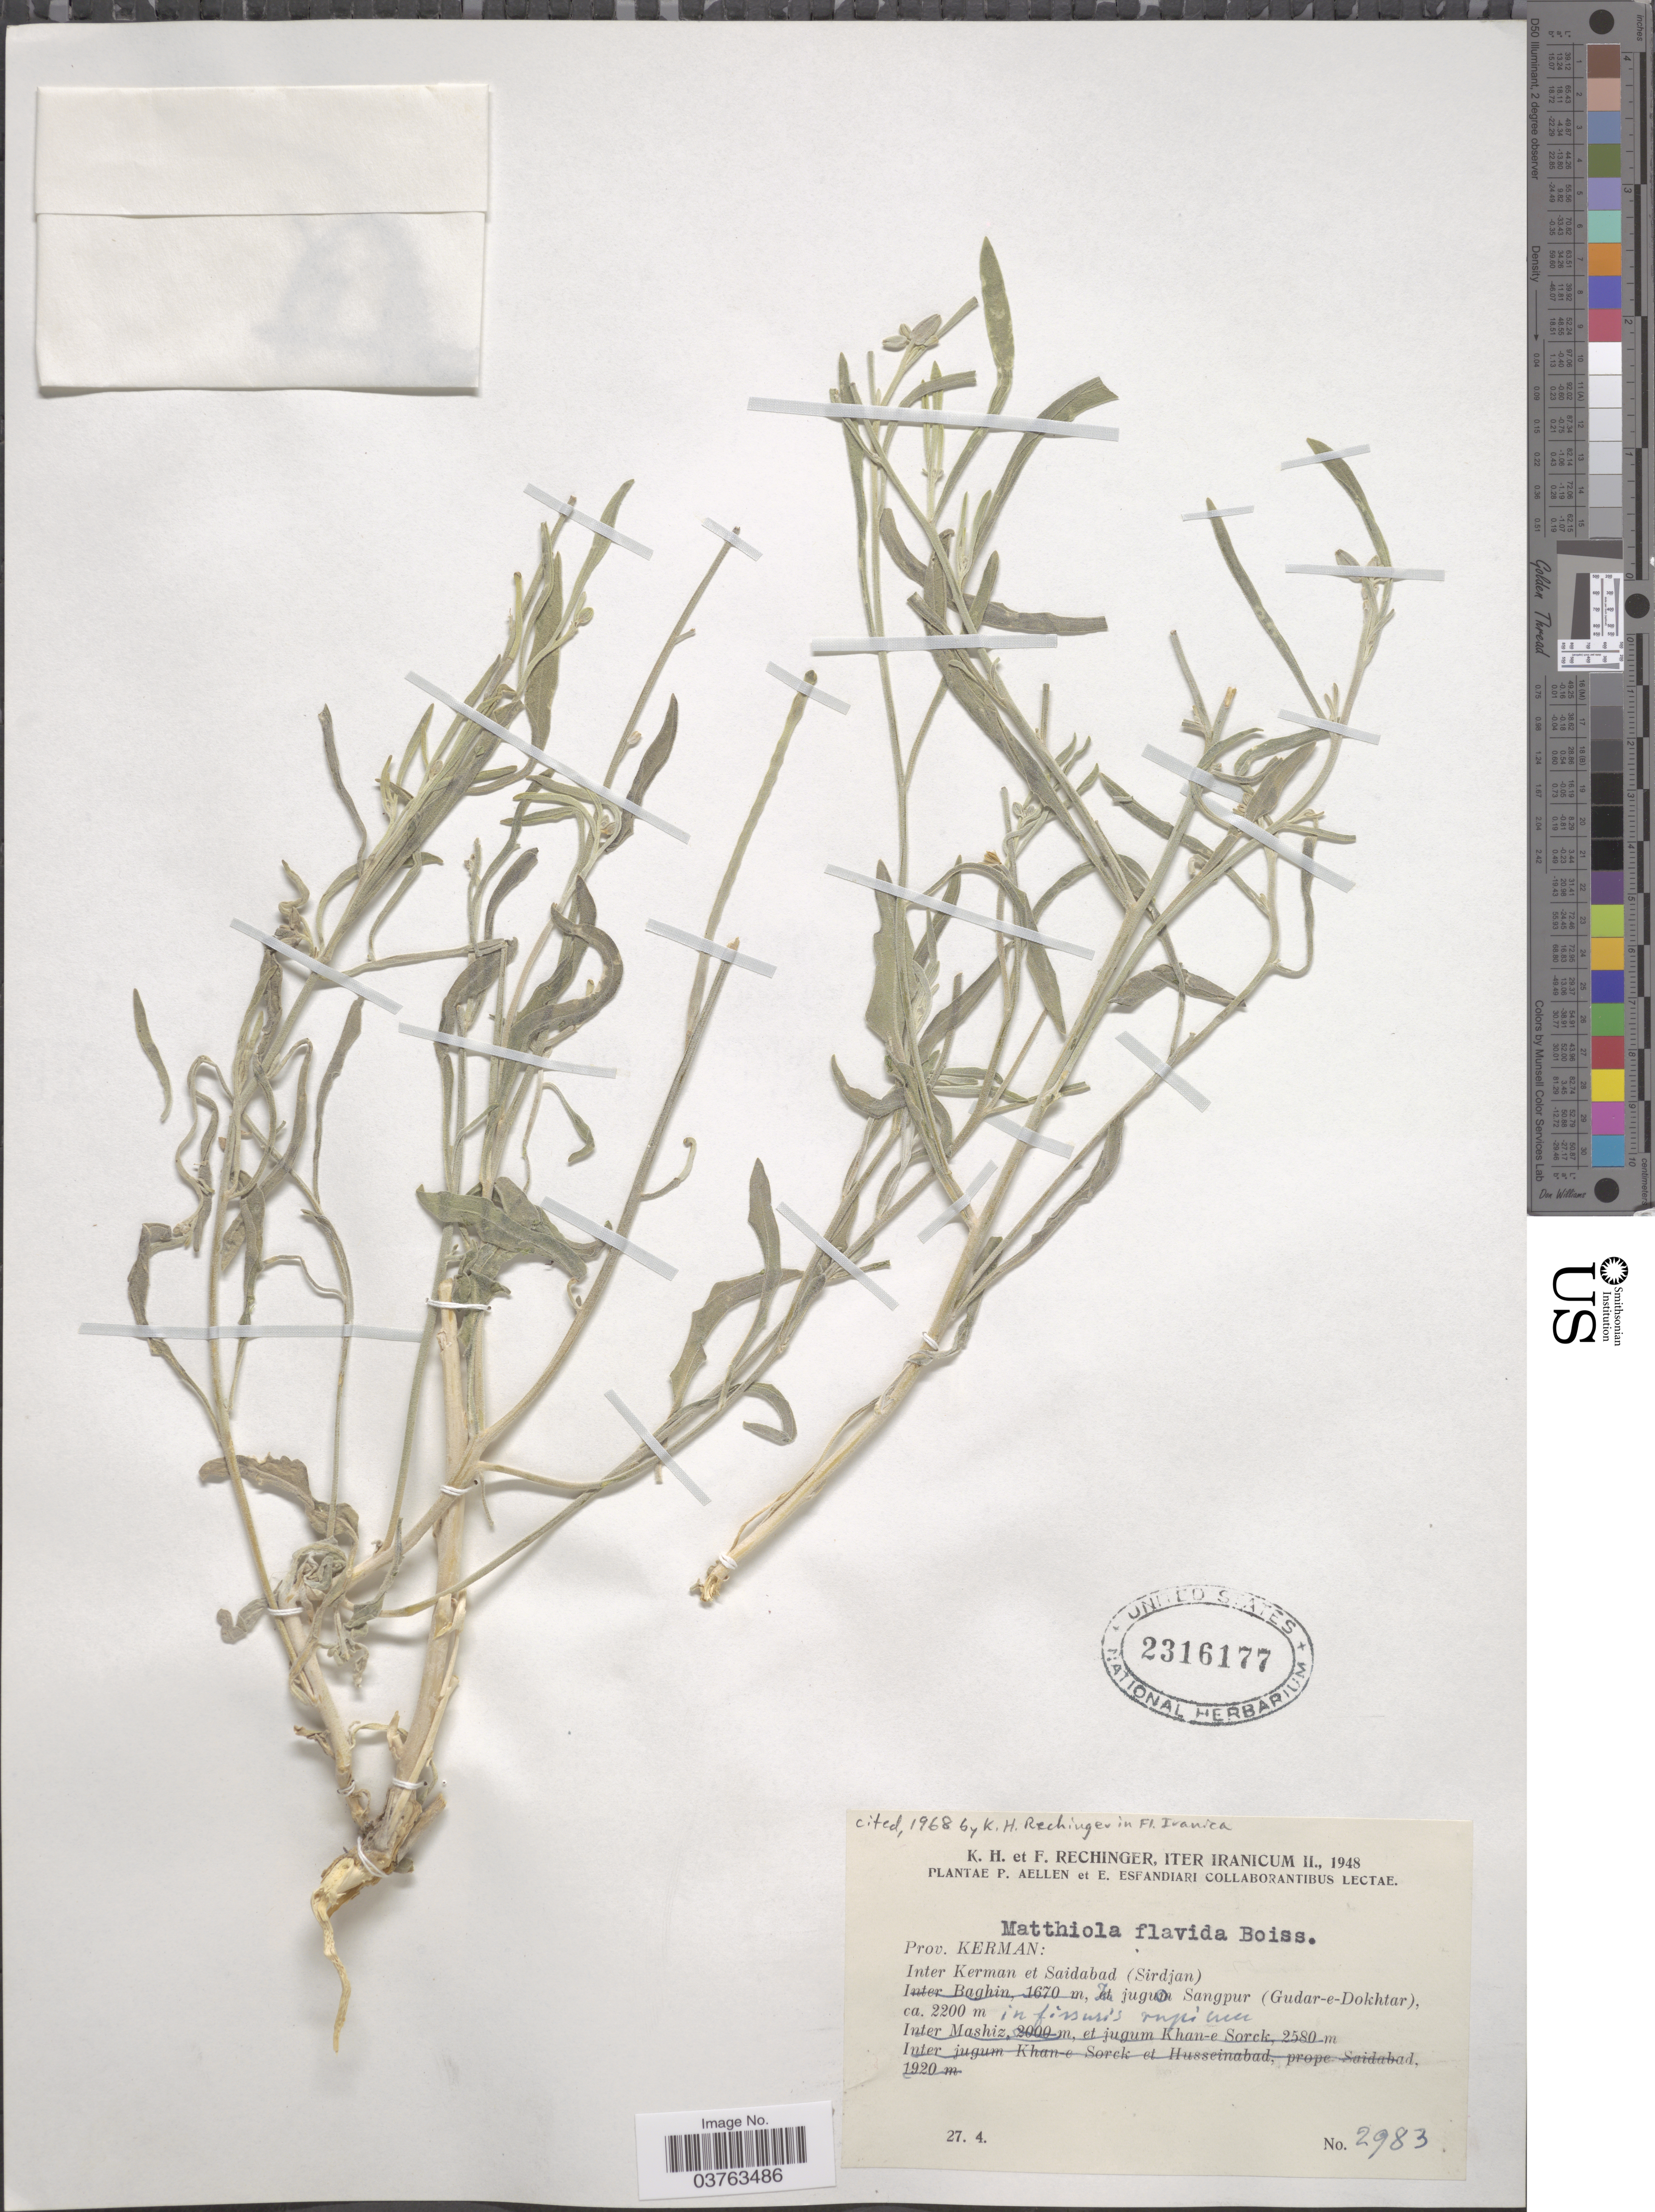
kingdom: Plantae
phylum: Tracheophyta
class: Magnoliopsida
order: Brassicales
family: Brassicaceae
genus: Matthiola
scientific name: Matthiola flavida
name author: Boiss.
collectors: K. H. Rechinger & F. Rechinger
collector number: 2983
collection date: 1948-04-27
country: Iran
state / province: Kerman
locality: Iter Iranicum. Inter Kerman et Saidabad (Sirdjan). In jugum Sangpur (Gudar-e-Dokhtar).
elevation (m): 2200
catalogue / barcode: US 2316177